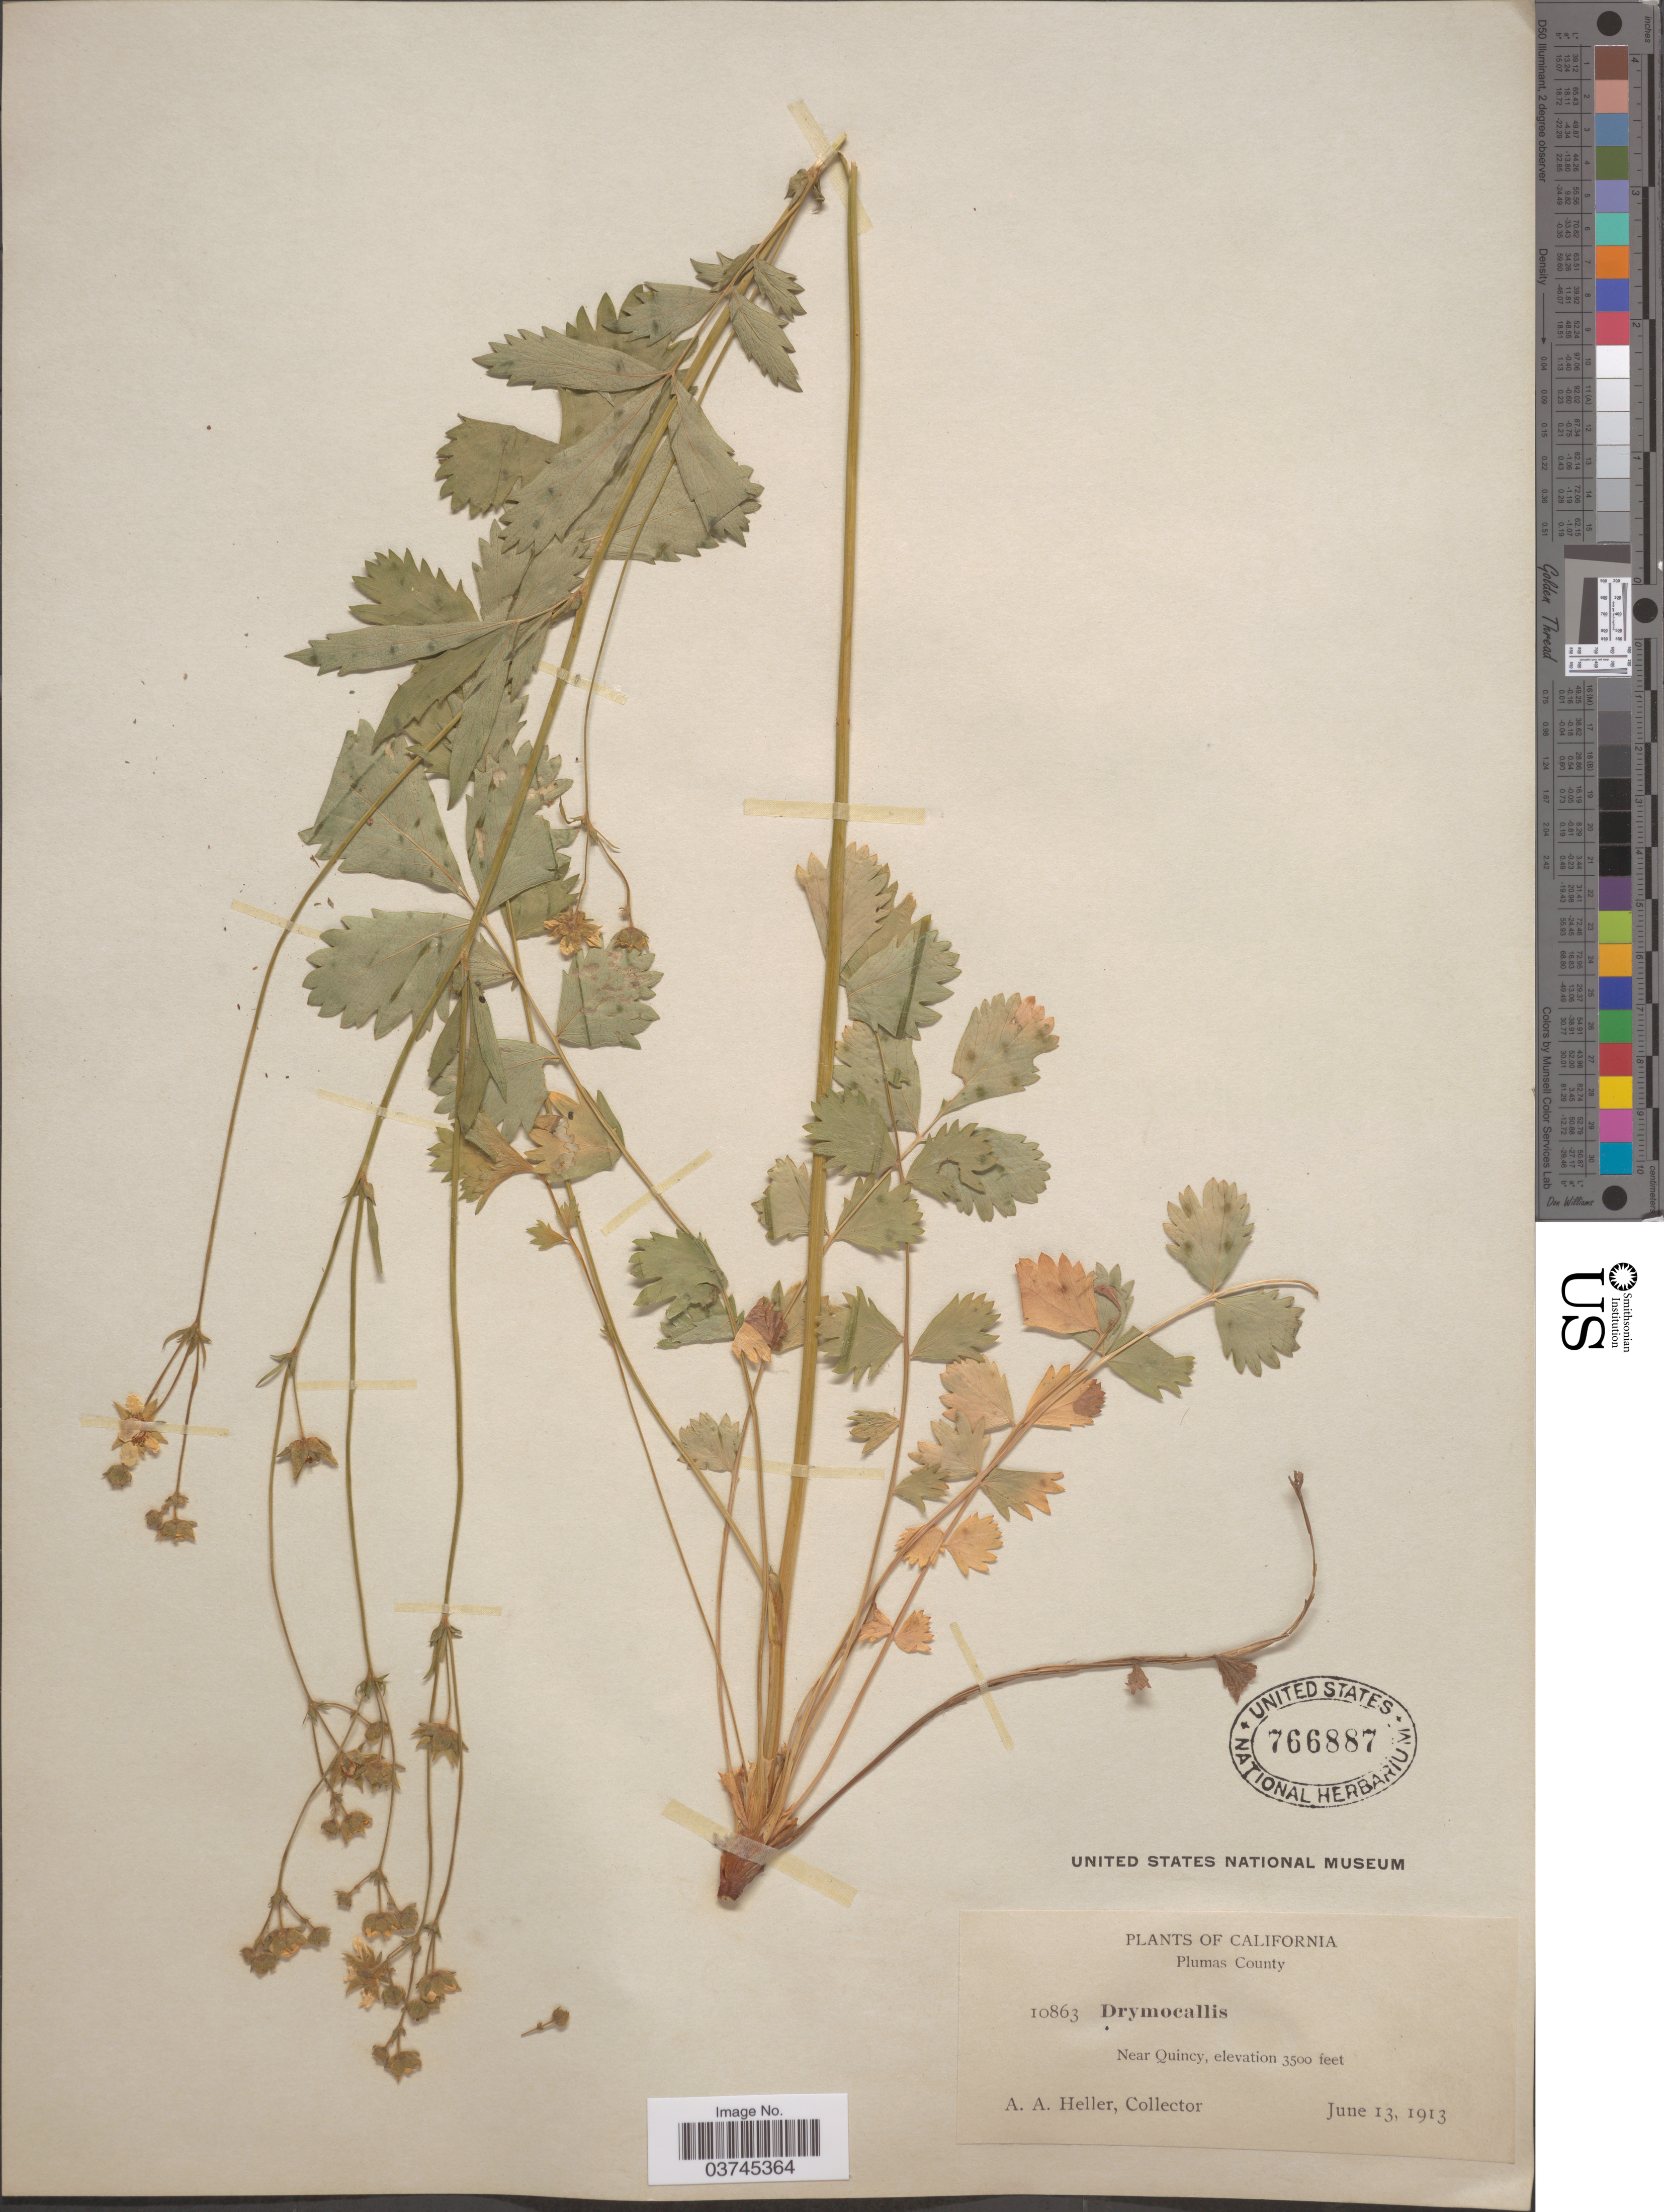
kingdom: Plantae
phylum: Tracheophyta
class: Magnoliopsida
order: Rosales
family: Rosaceae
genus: Drymocallis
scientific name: Drymocallis glandulosa subsp. reflexa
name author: (Greene) Soják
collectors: A. A. Heller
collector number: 10863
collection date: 1913-06-13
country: United States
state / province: California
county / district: Plumas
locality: Plumas County. Near Quincy.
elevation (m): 1067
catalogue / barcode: US 766887